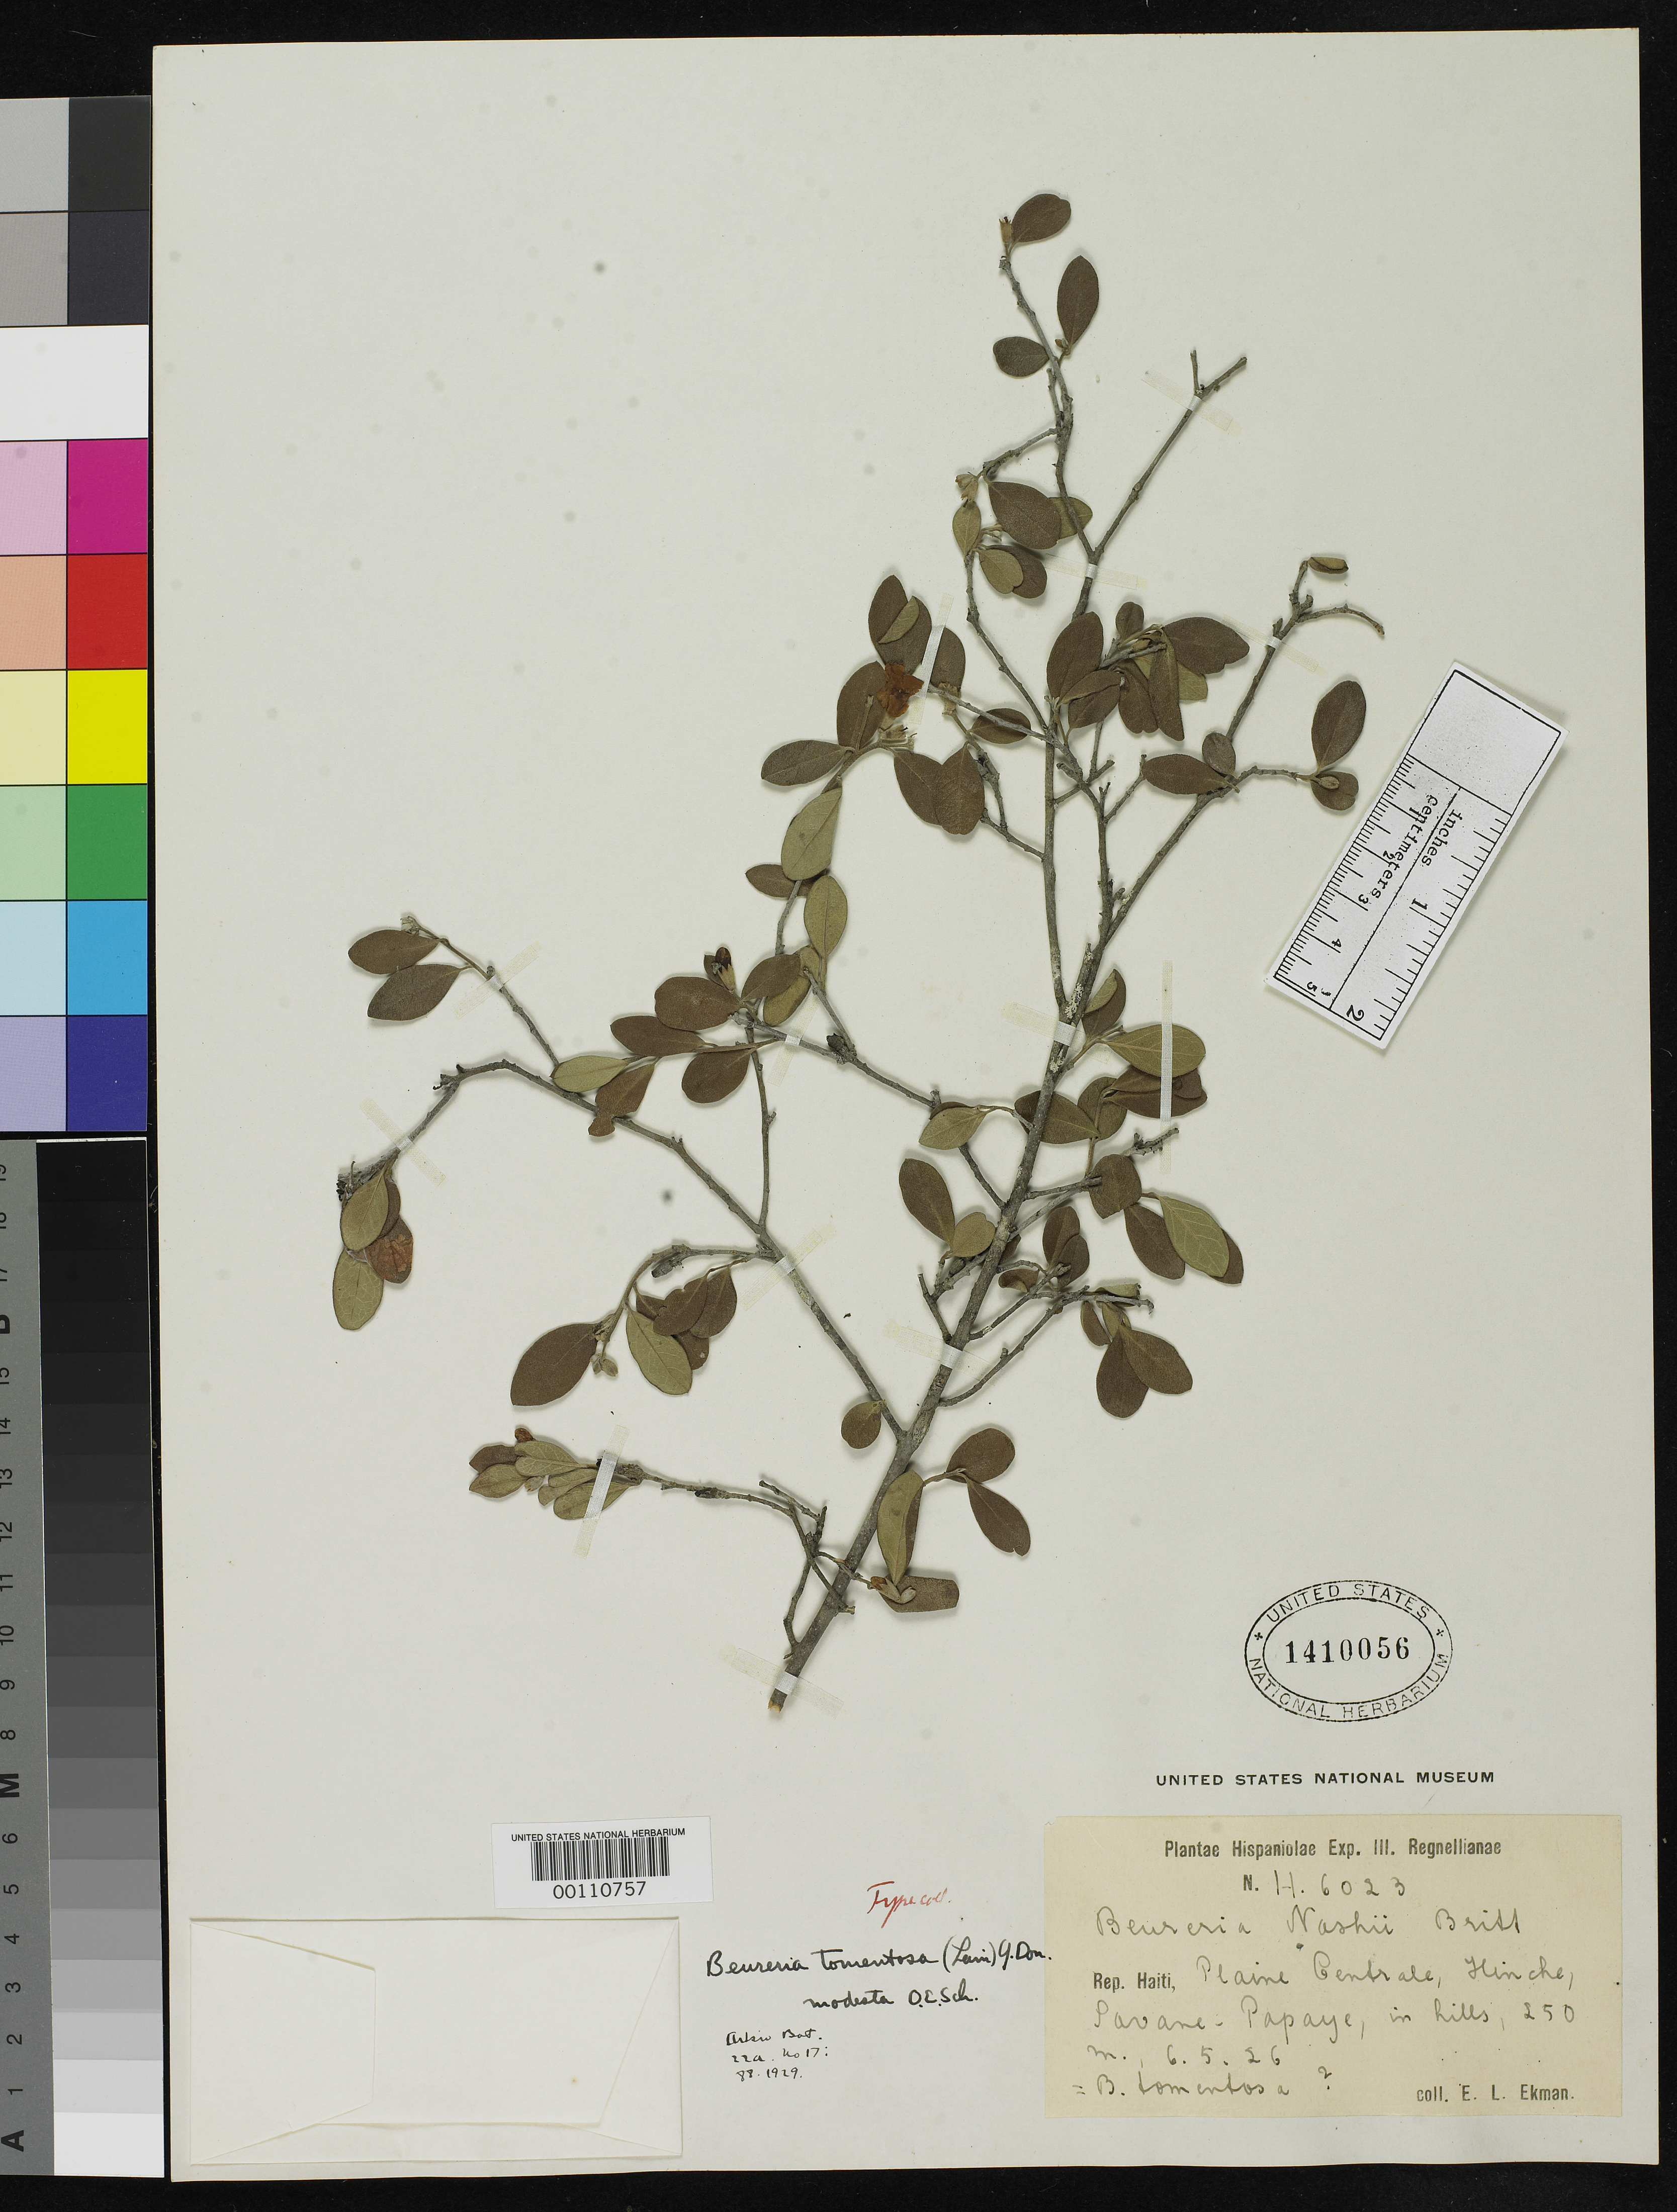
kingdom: Plantae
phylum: Tracheophyta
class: Magnoliopsida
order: Boraginales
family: Ehretiaceae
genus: Bourreria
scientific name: Bourreria tomentosa var. modesta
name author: O.E. Schulz in Urb.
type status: Isotype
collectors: E. L. Ekman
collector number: H 6023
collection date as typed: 06 May 1926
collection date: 1926-05-06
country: Haiti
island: Hispaniola Island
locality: Hinche, Papayeravine.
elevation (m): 250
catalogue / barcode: US 1410056